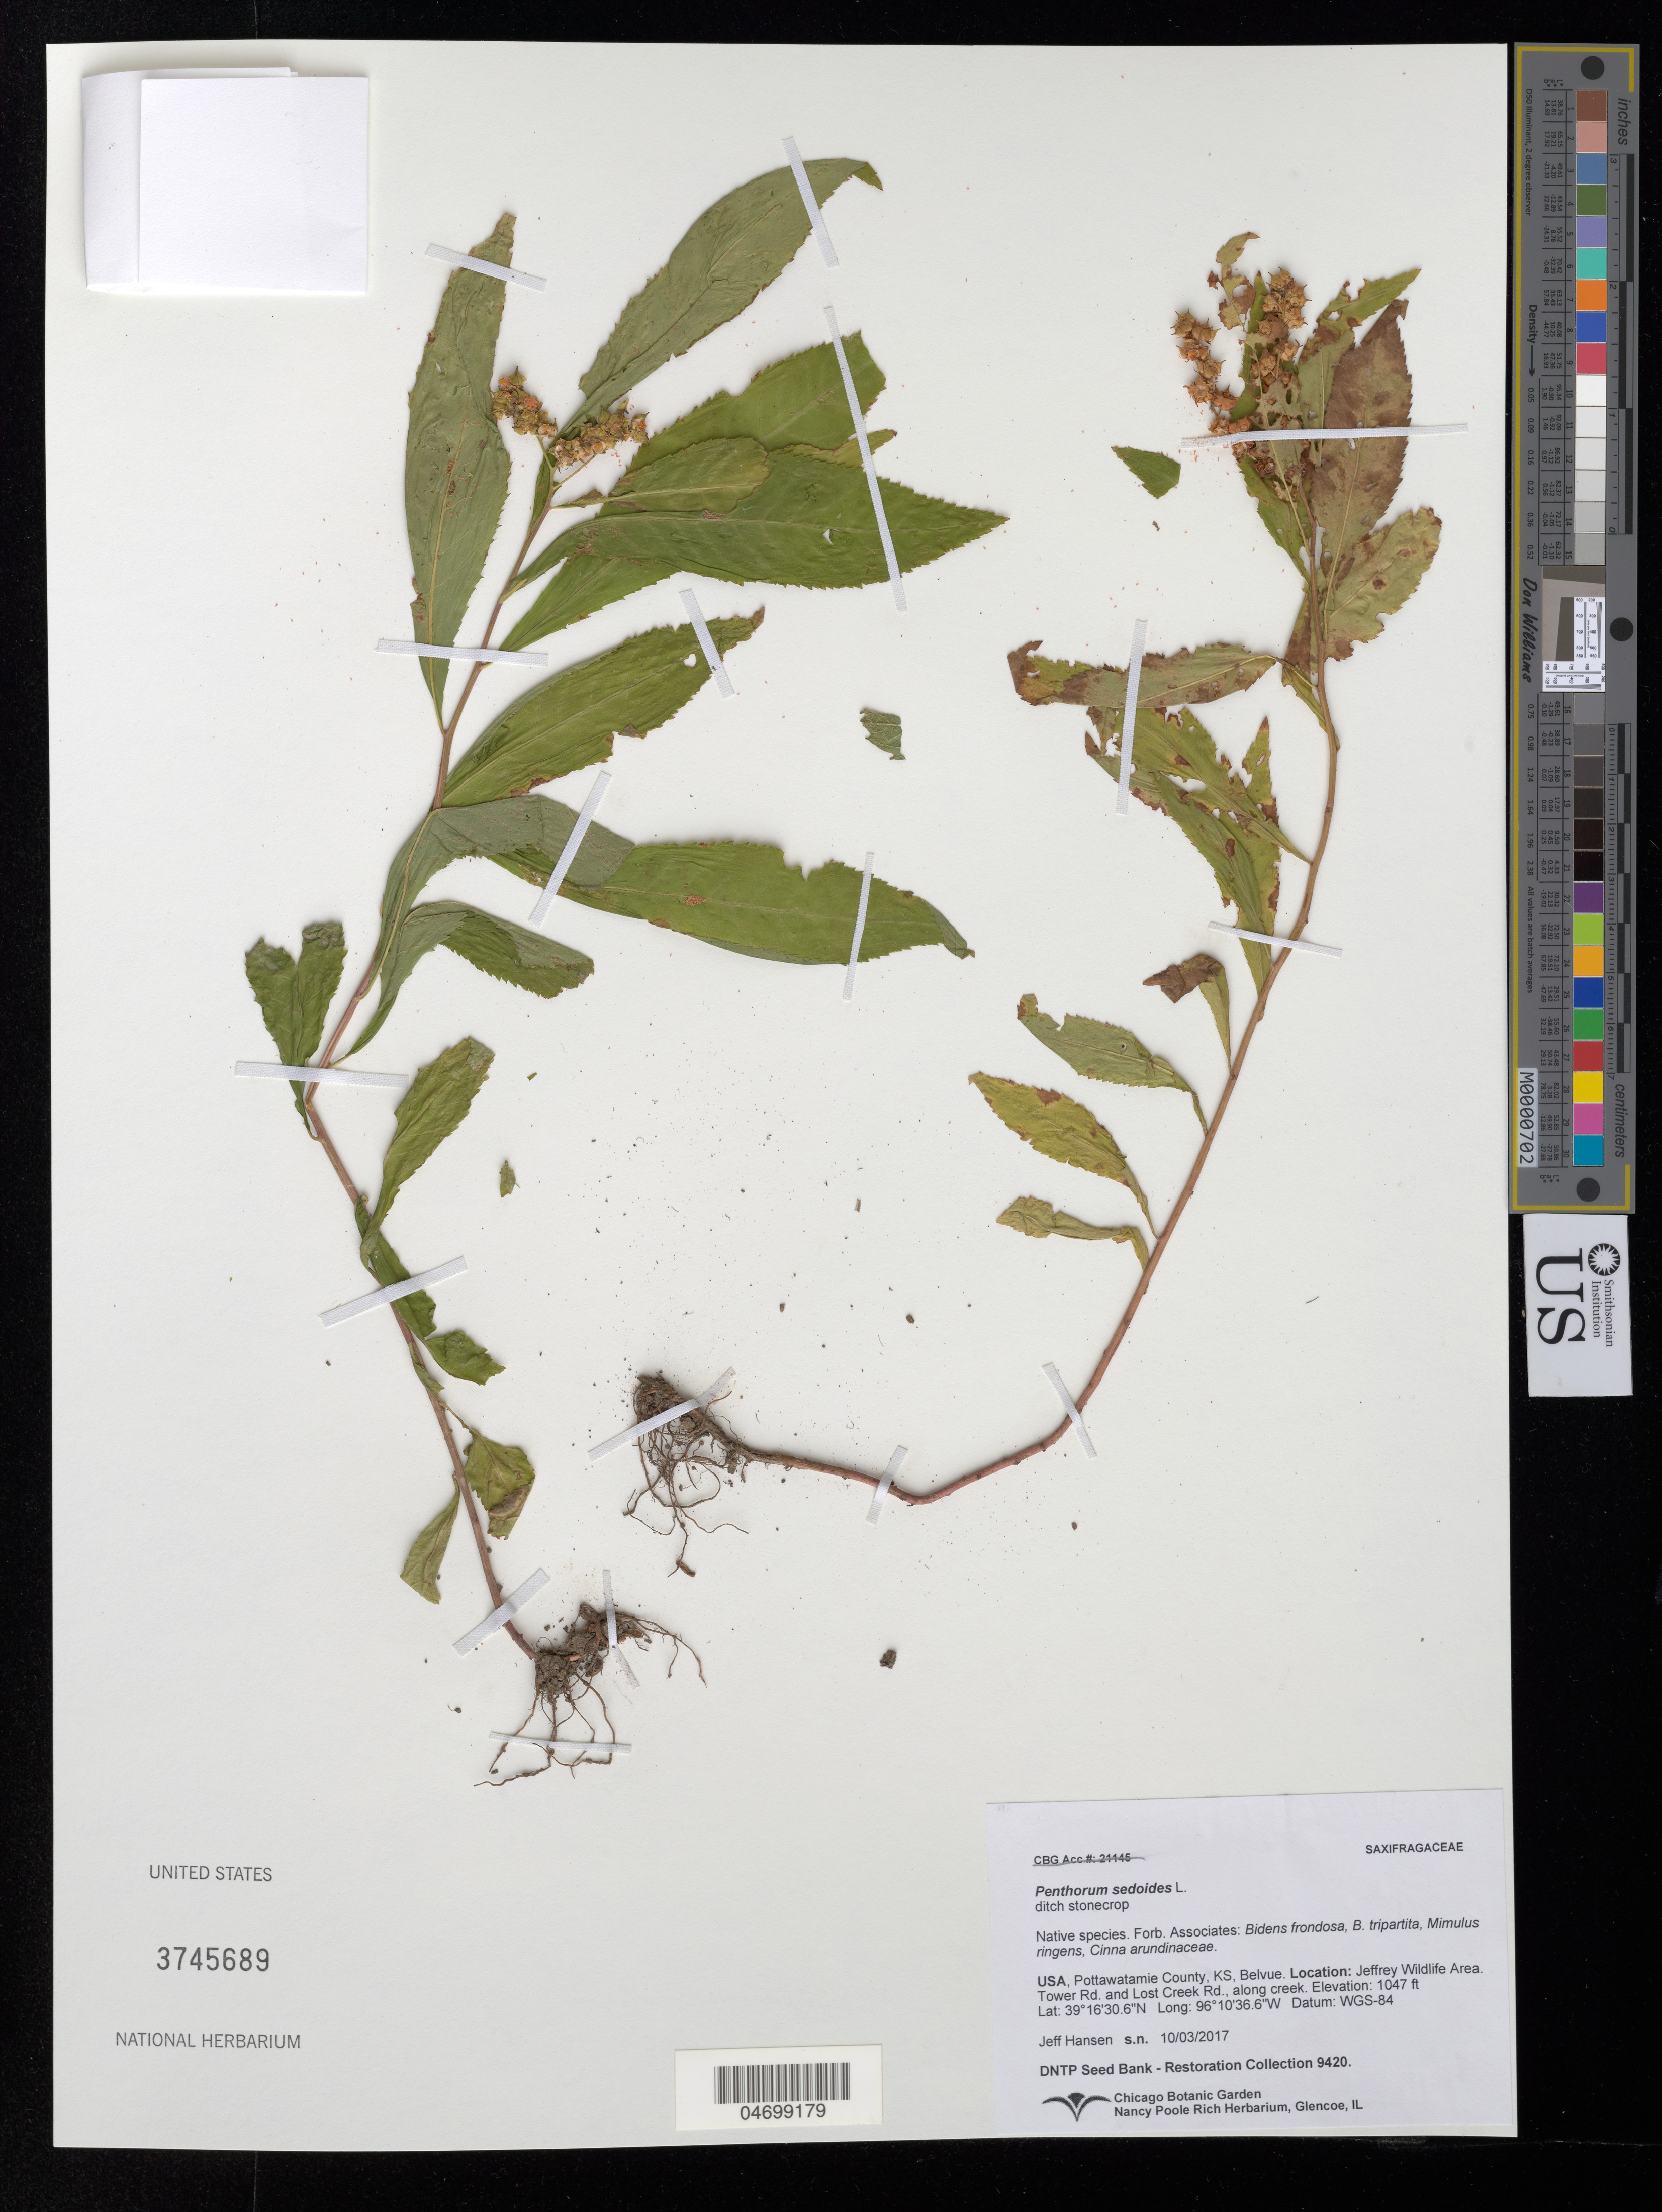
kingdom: Plantae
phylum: Tracheophyta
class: Magnoliopsida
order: Saxifragales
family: Penthoraceae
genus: Penthorum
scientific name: Penthorum sedoides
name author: L.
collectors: J. Hansen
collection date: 2017-10-03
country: United States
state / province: Kansas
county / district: Pottawatomie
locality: Jeffrey Wildlife Area, Along creek. Tower Rd and Lost Creek Rd., Belvue.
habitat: With Bidens frondosa, Mimulus ringens, etc.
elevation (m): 319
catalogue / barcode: US 3745689